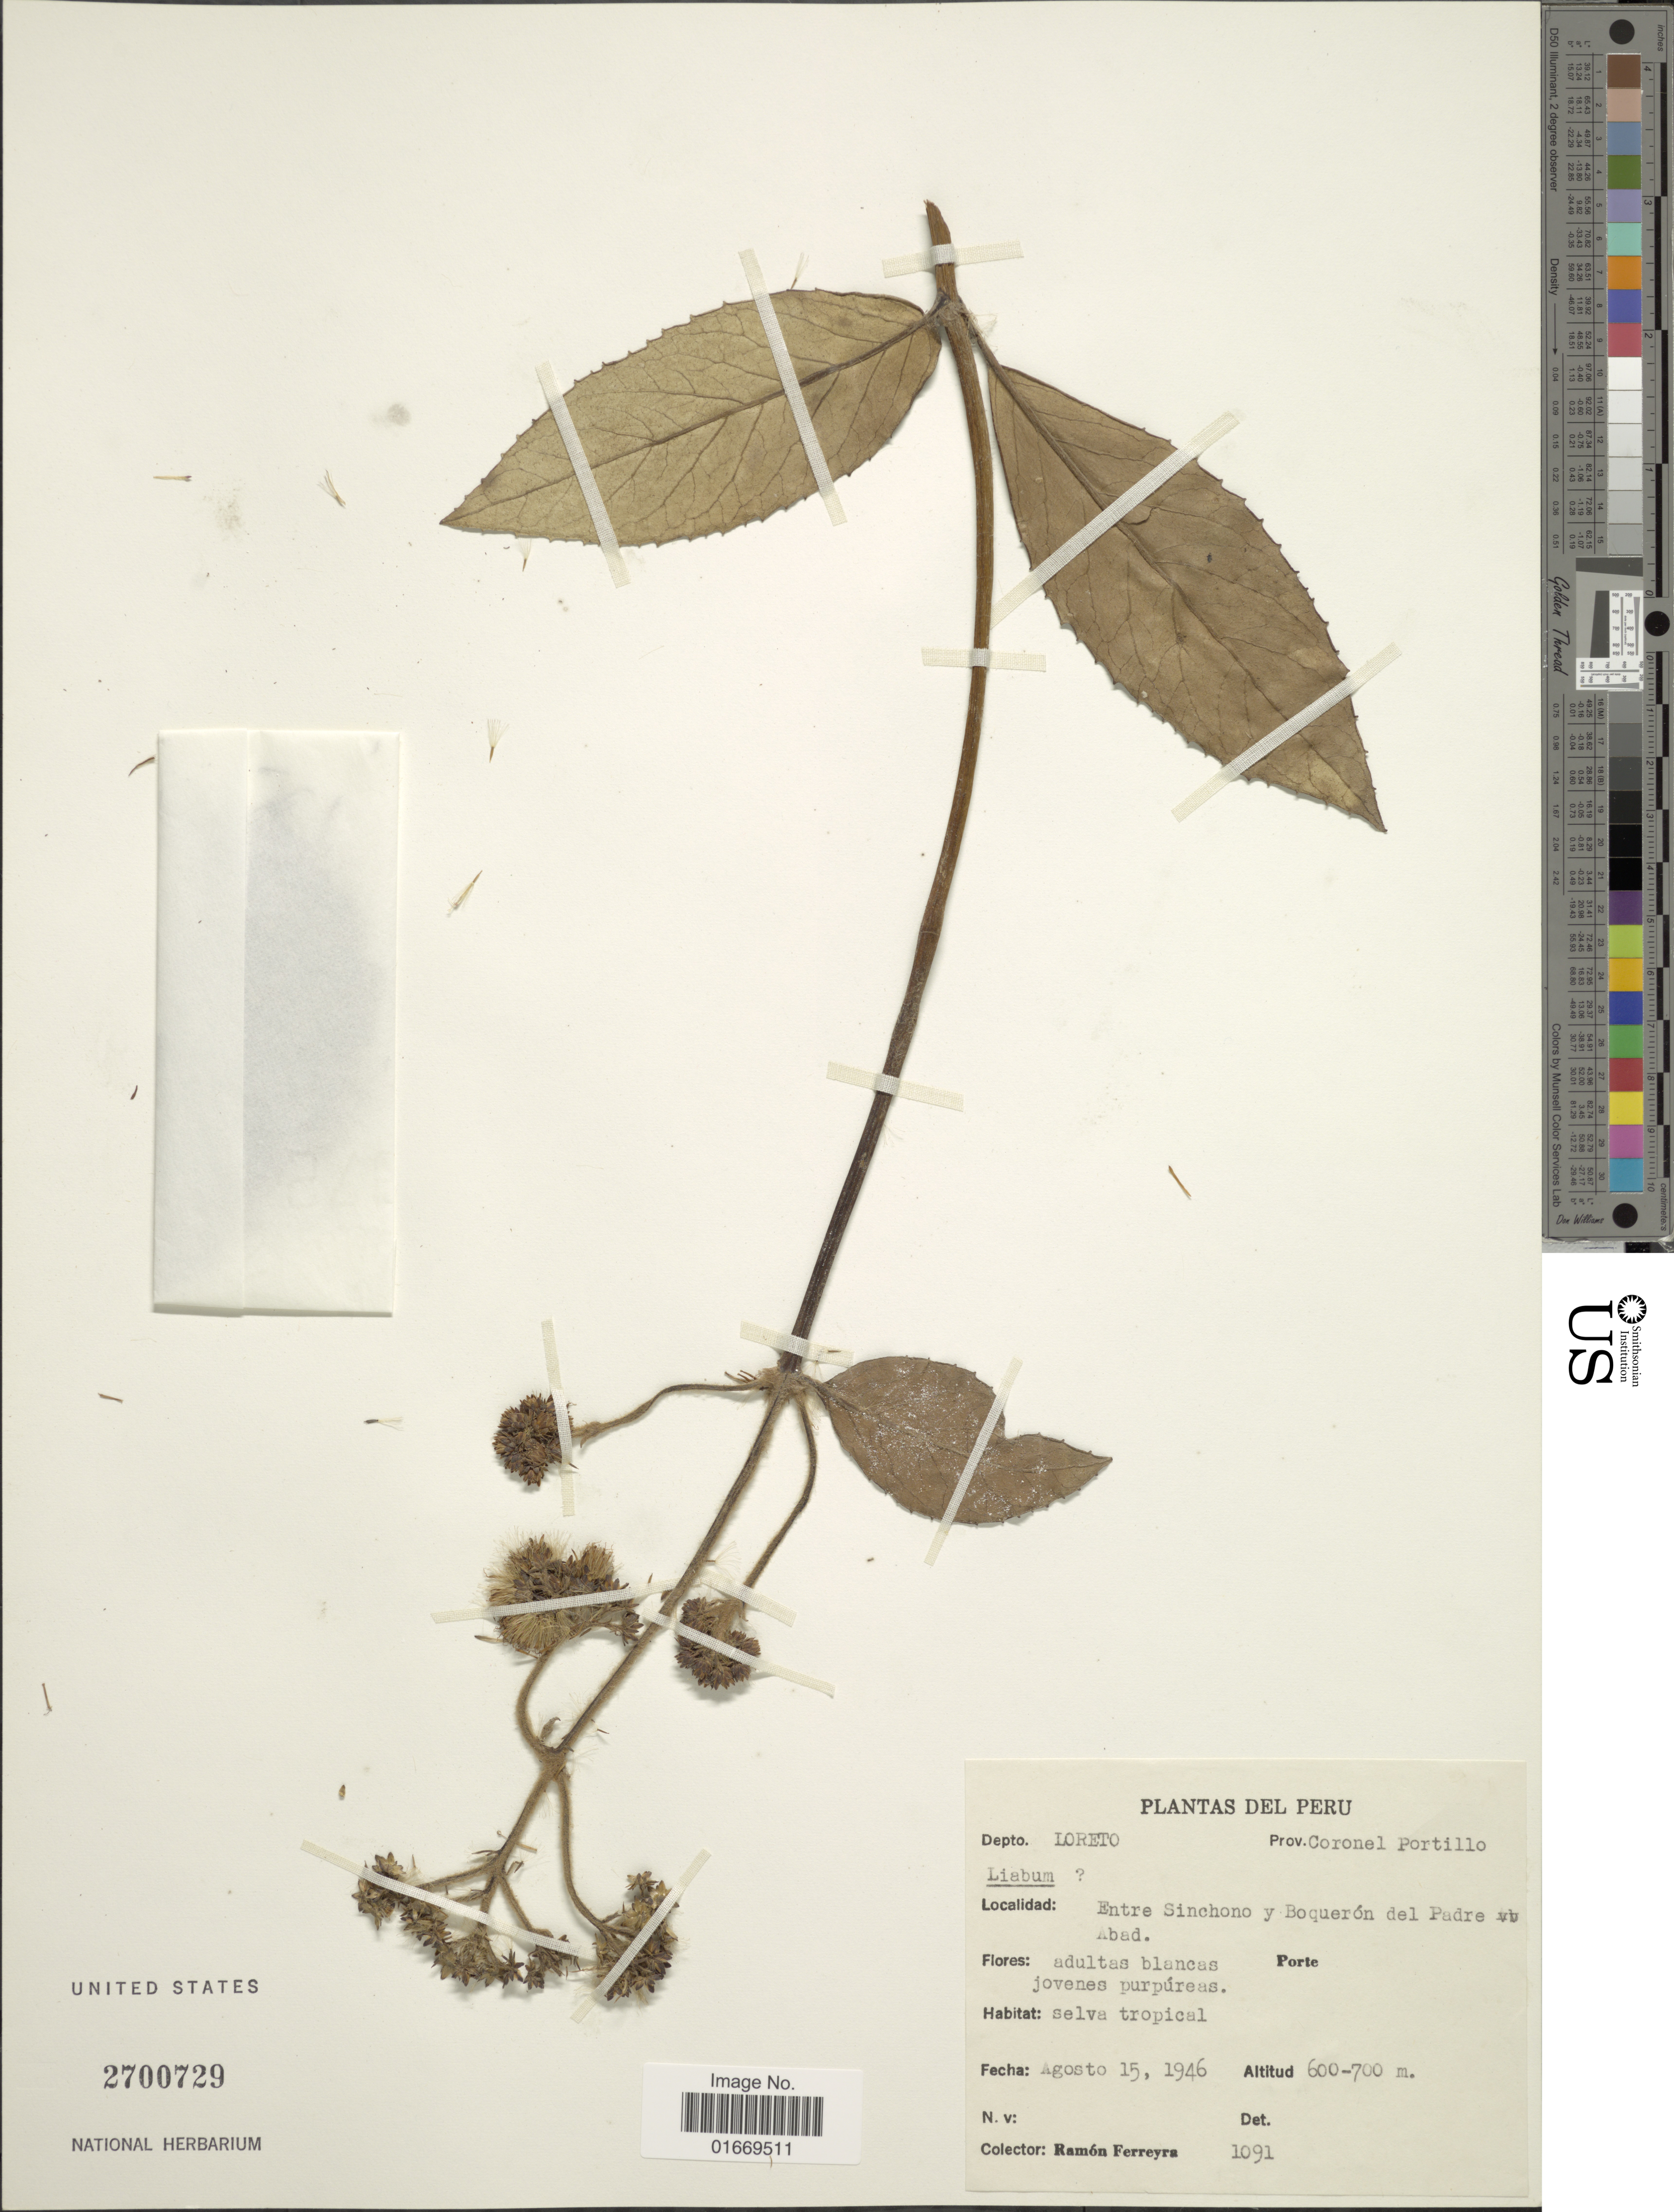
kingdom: Plantae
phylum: Tracheophyta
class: Magnoliopsida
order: Asterales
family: Asteraceae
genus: Bartlettina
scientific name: Bartlettina macromeris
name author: (B.L. Rob.) R.M. King & H. Rob.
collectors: R. A. Ferreyra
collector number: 1091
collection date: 1946-08-15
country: Peru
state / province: Loreto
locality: Depto. Loreto, Prov. Coronel Portillo, Entre Sinchono y Boquerón del Padre Abad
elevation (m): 600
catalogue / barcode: US 2700729